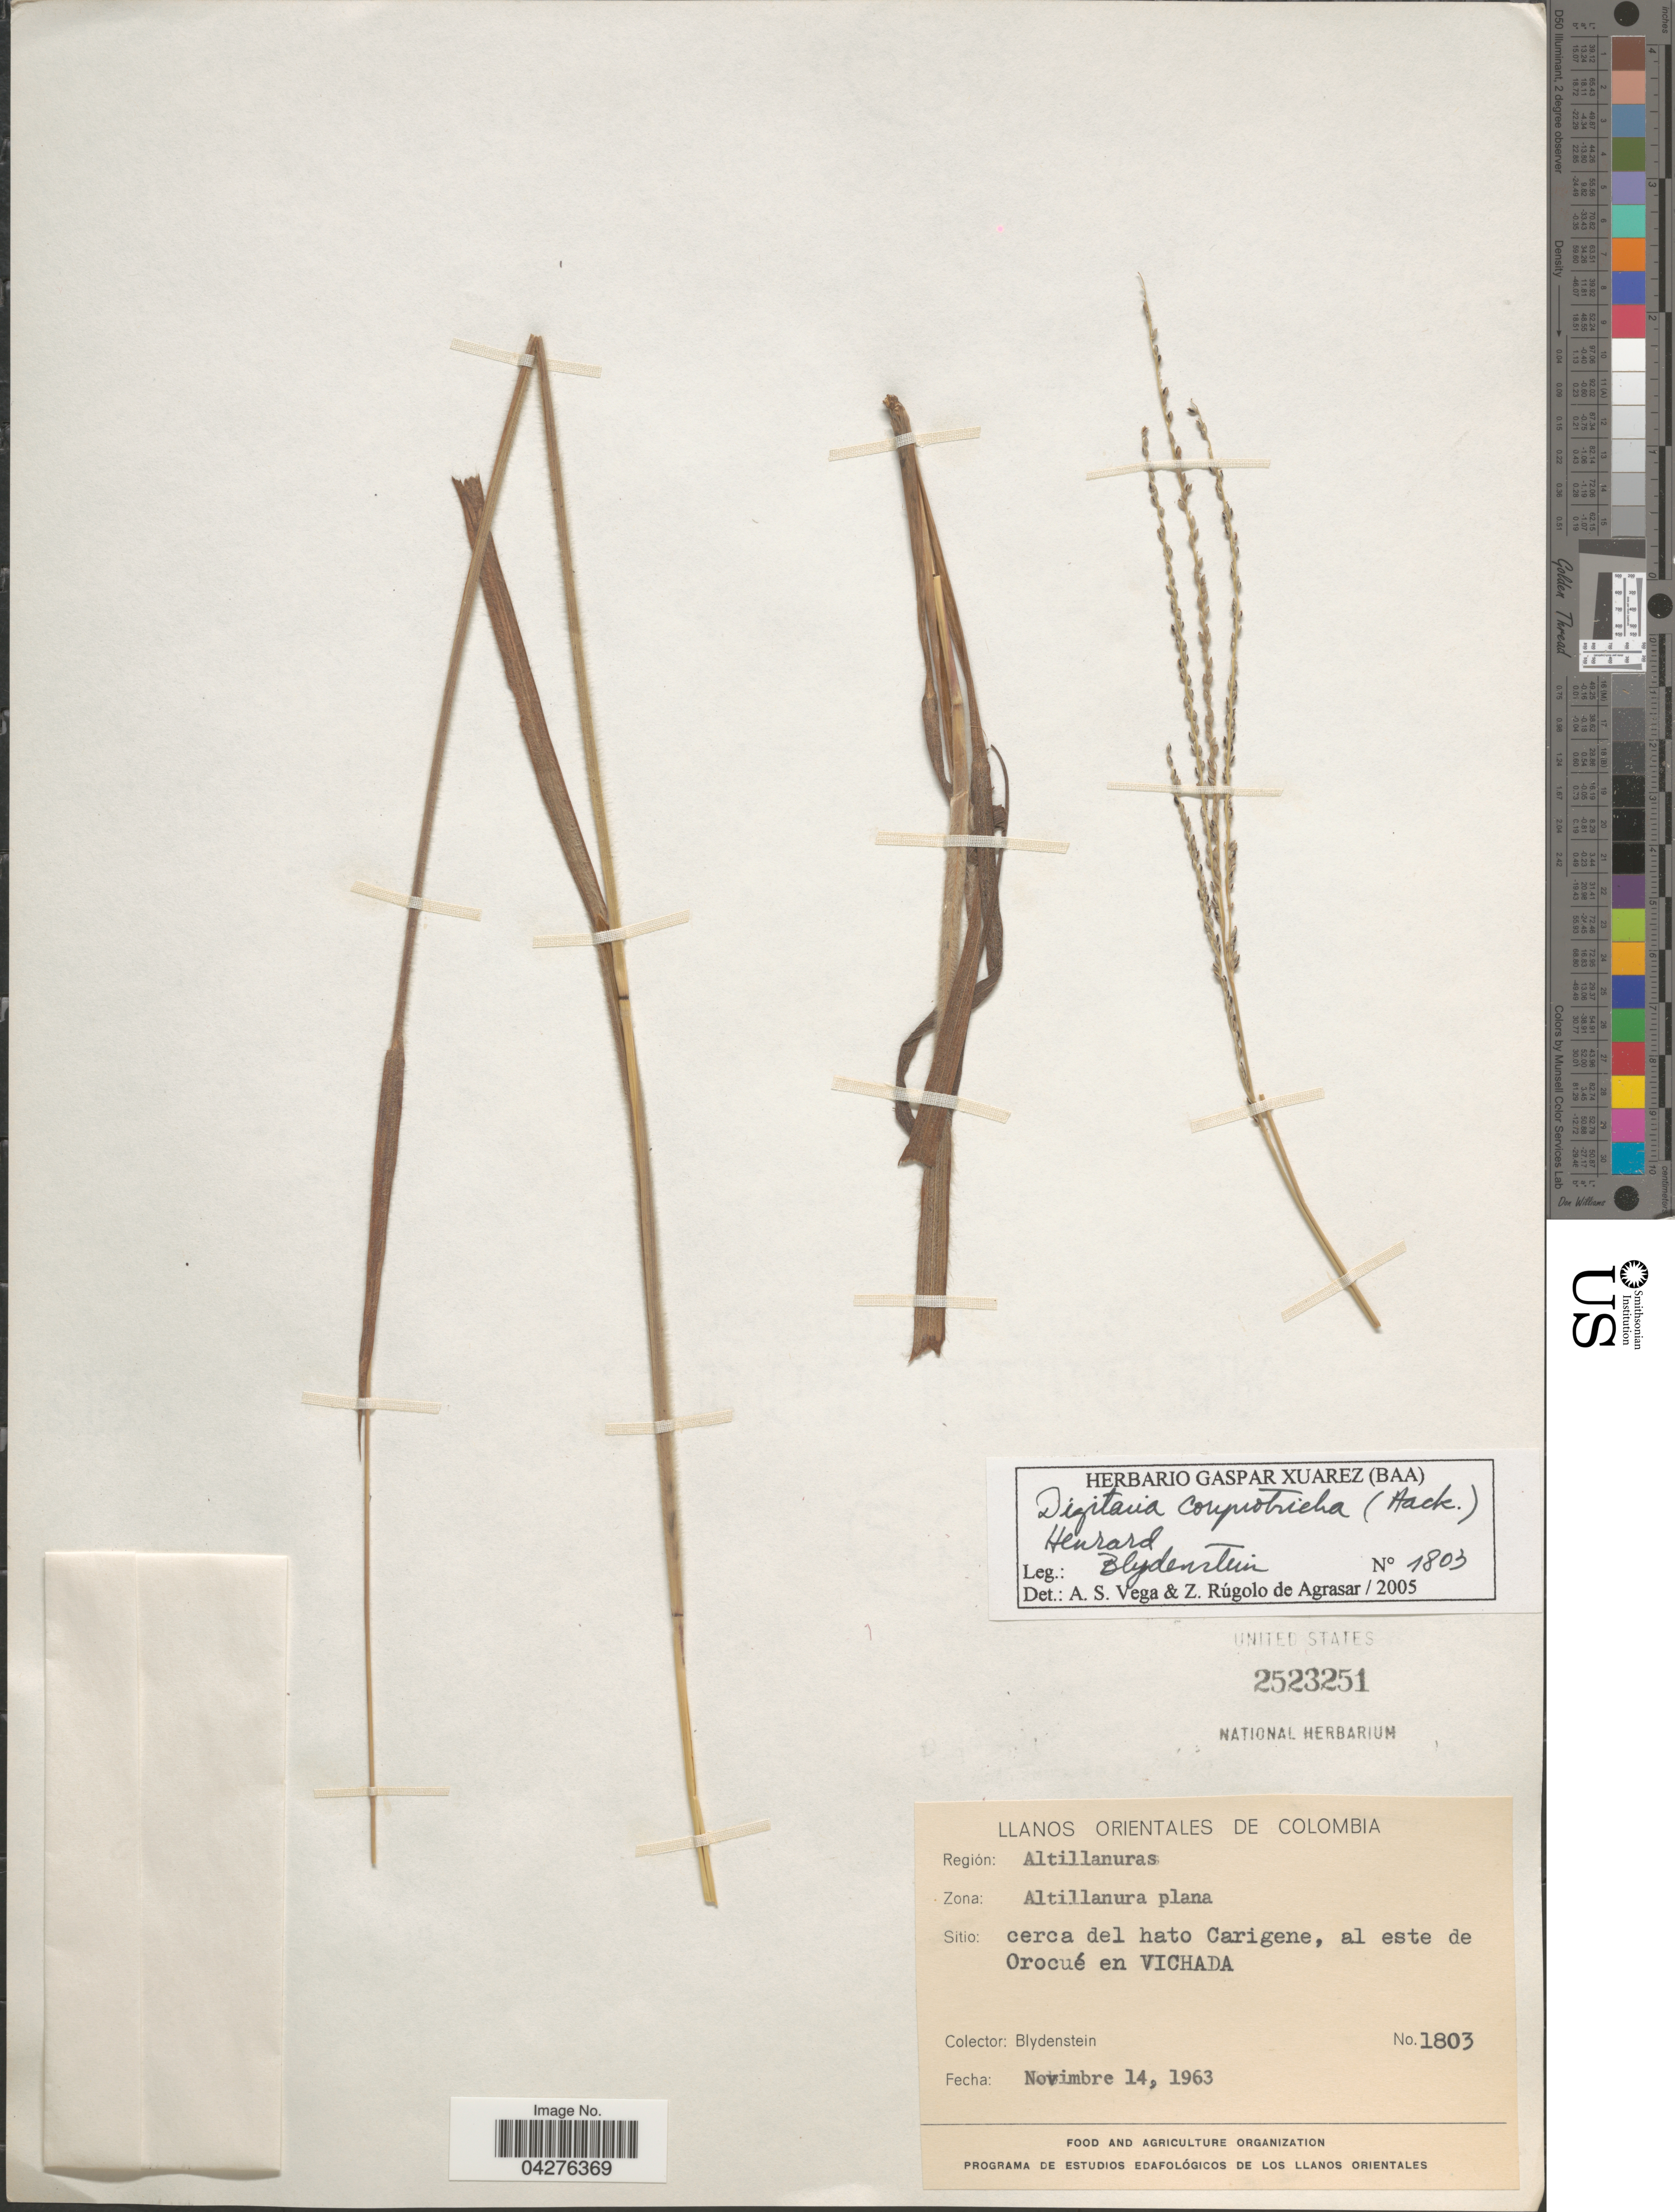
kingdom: Plantae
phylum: Tracheophyta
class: Liliopsida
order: Poales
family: Poaceae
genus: Digitaria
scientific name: Digitaria corynotricha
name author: (Hack.) Henr.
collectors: Blydenstein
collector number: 1803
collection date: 1963-11-14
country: Colombia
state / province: Vichada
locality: Llanos Orientales. Región: Altillanuras. Zona: Altillanura plana. Cerca del hato Carigene, al este de Orocué en Vichada.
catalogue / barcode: US 2523251